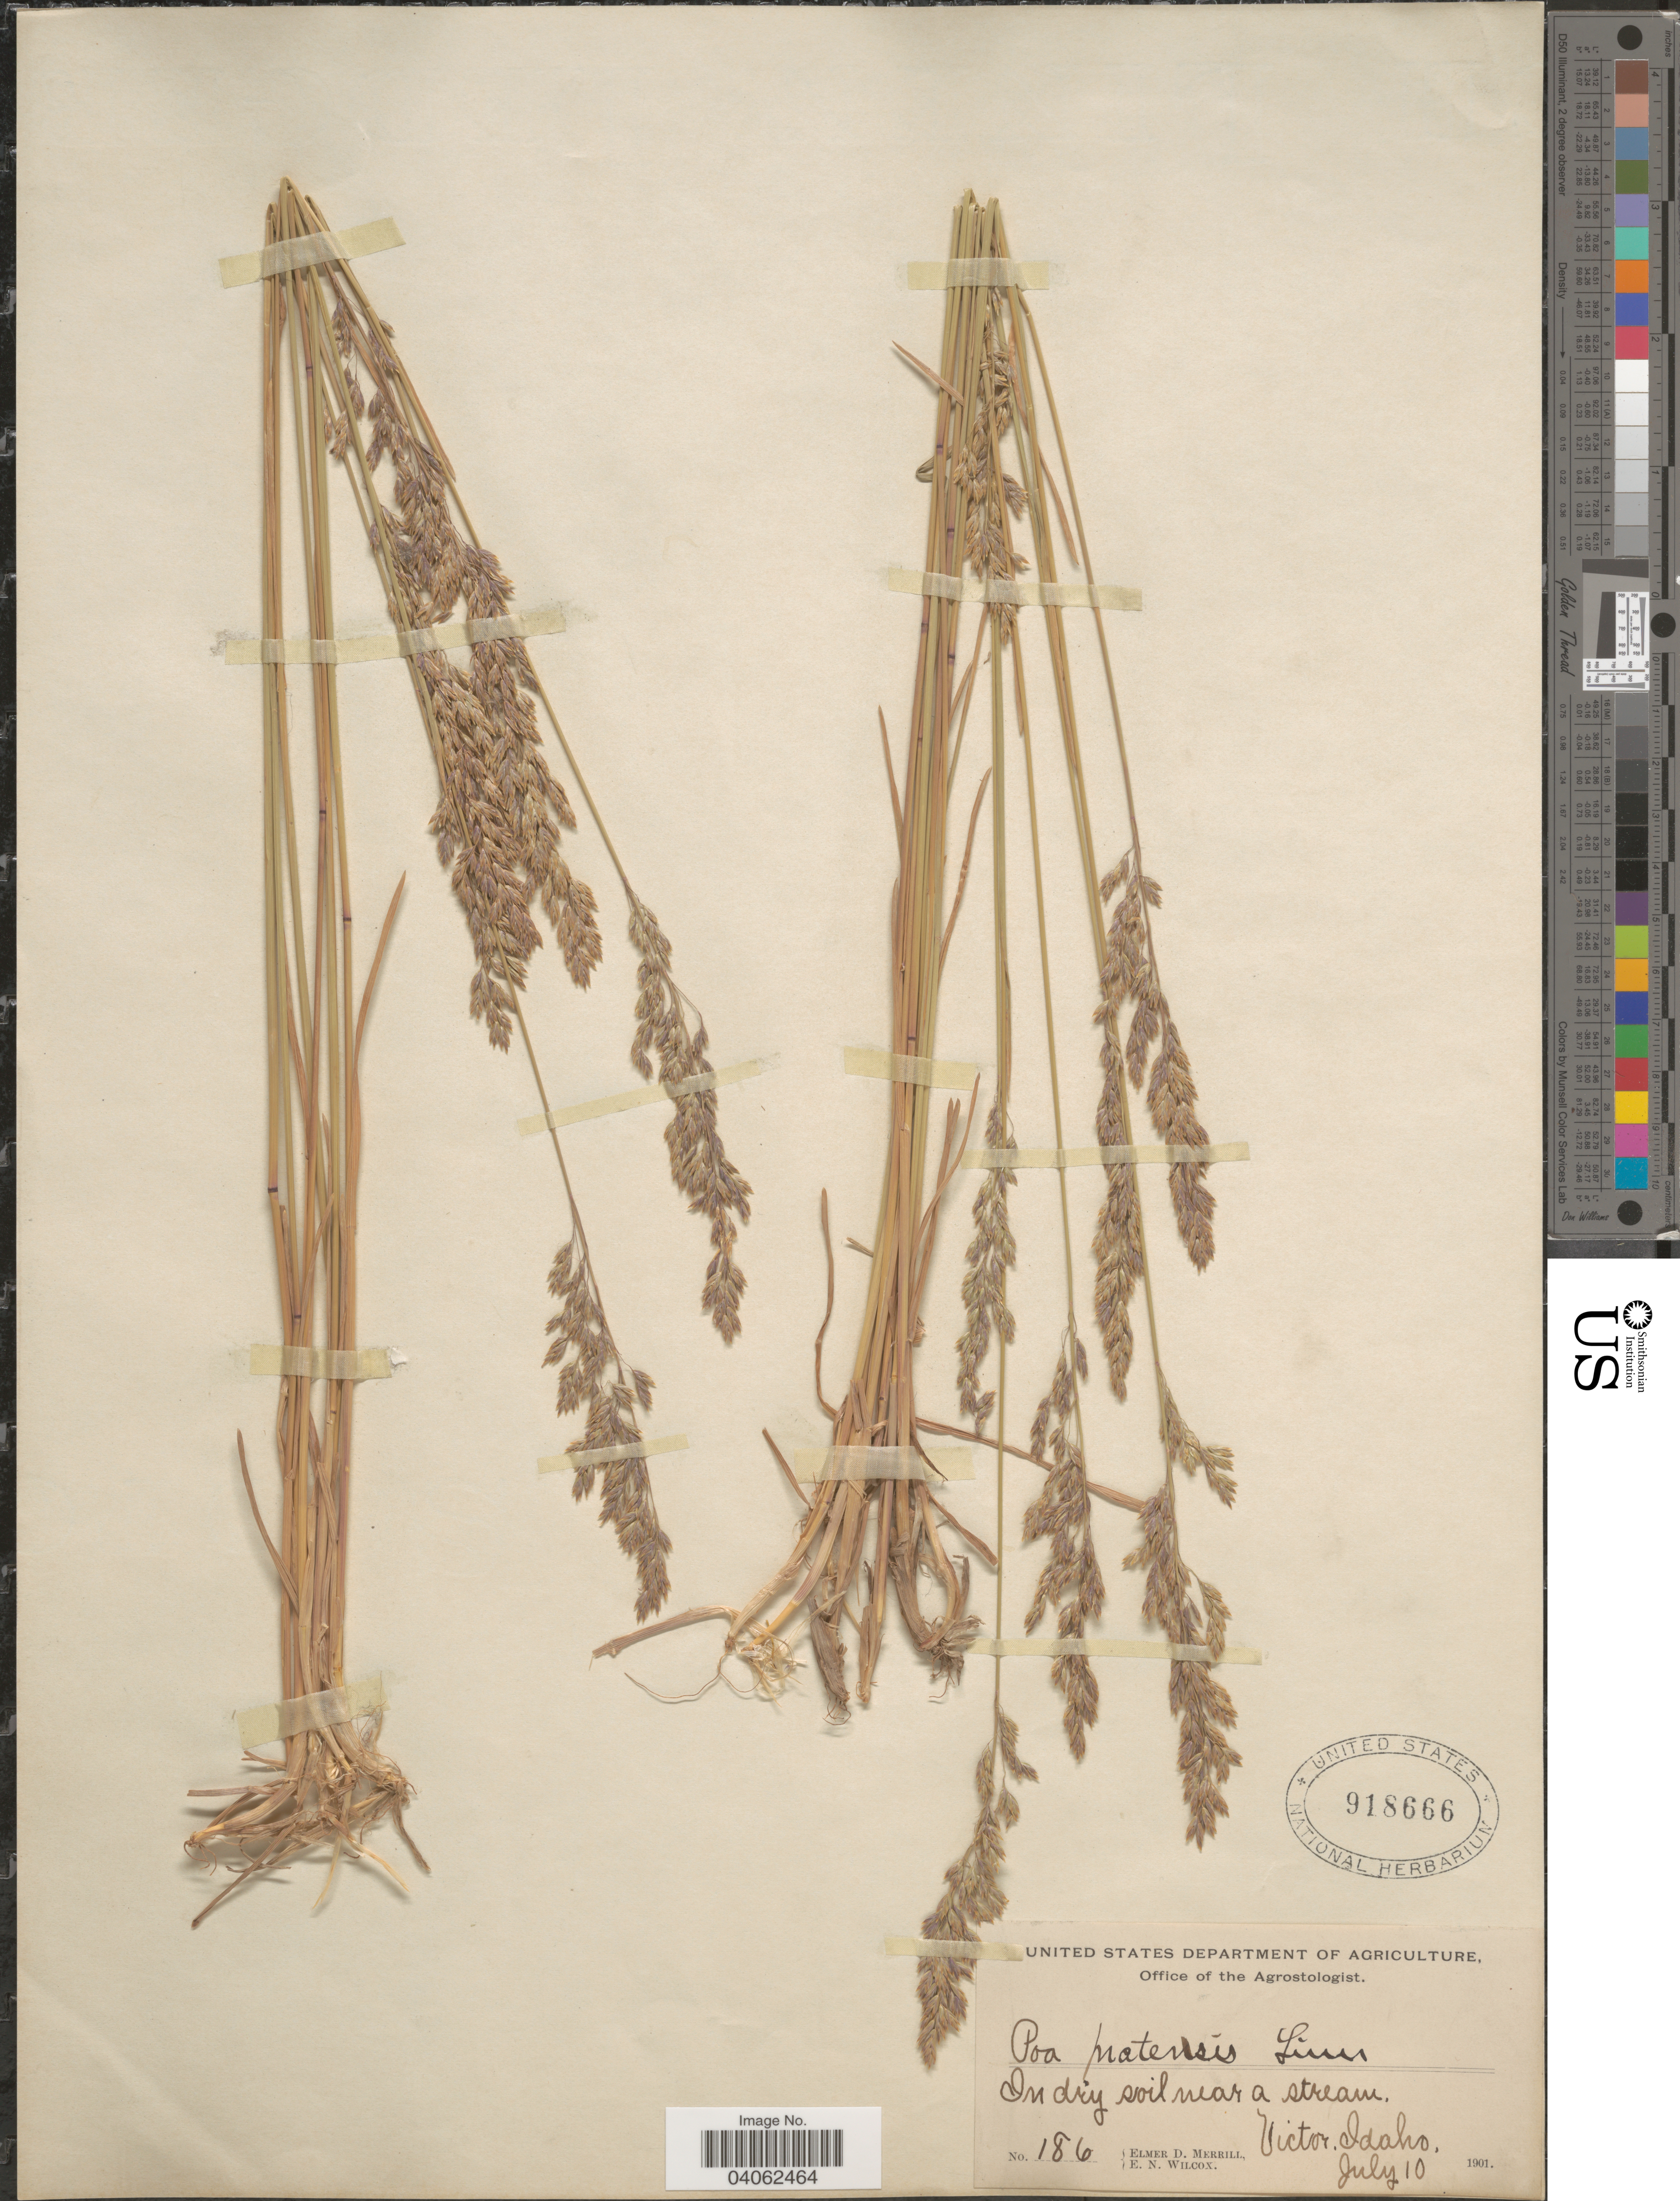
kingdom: Plantae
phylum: Tracheophyta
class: Liliopsida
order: Poales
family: Poaceae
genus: Poa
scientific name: Poa pratensis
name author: L.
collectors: E. D. Merrill & E. Wilcox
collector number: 186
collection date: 1901-07-10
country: United States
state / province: Idaho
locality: Victor.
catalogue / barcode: US 918666